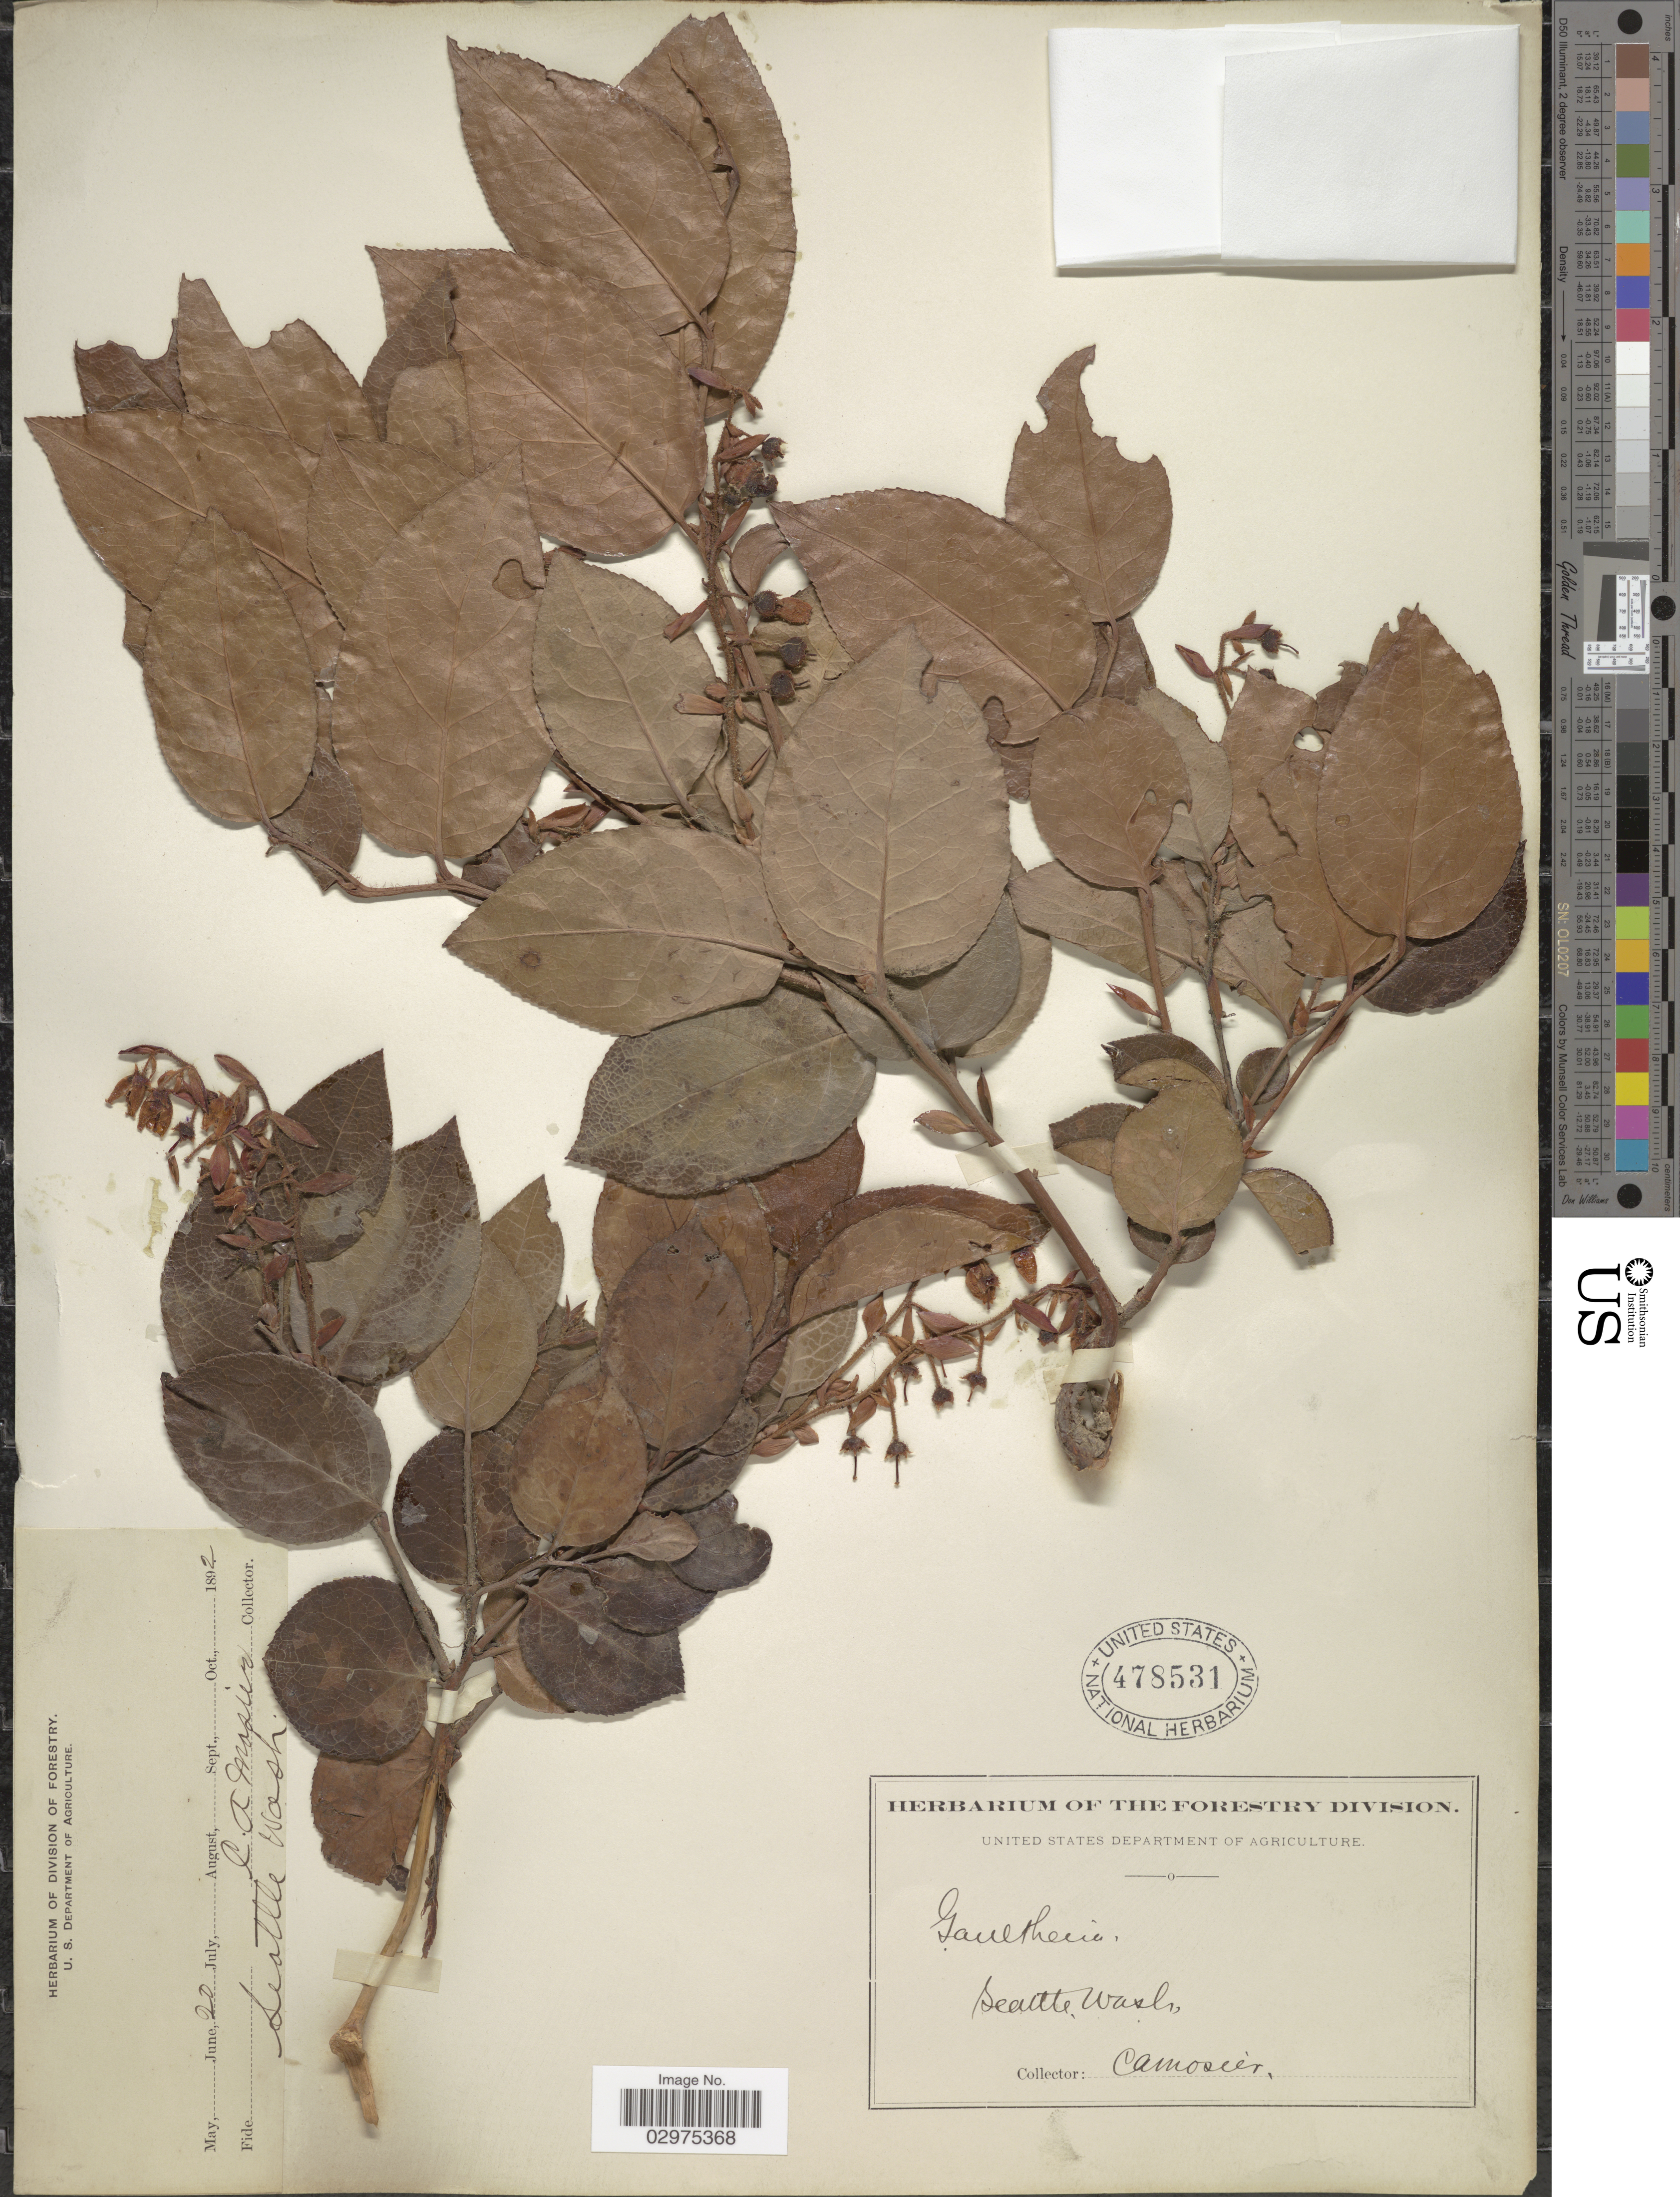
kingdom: Plantae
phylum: Tracheophyta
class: Magnoliopsida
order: Ericales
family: Ericaceae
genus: Gaultheria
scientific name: Gaultheria shallon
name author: Pursh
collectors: C. A. Mosier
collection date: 1892-06-20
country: United States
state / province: Washington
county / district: King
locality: Seattle.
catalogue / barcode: US 478531